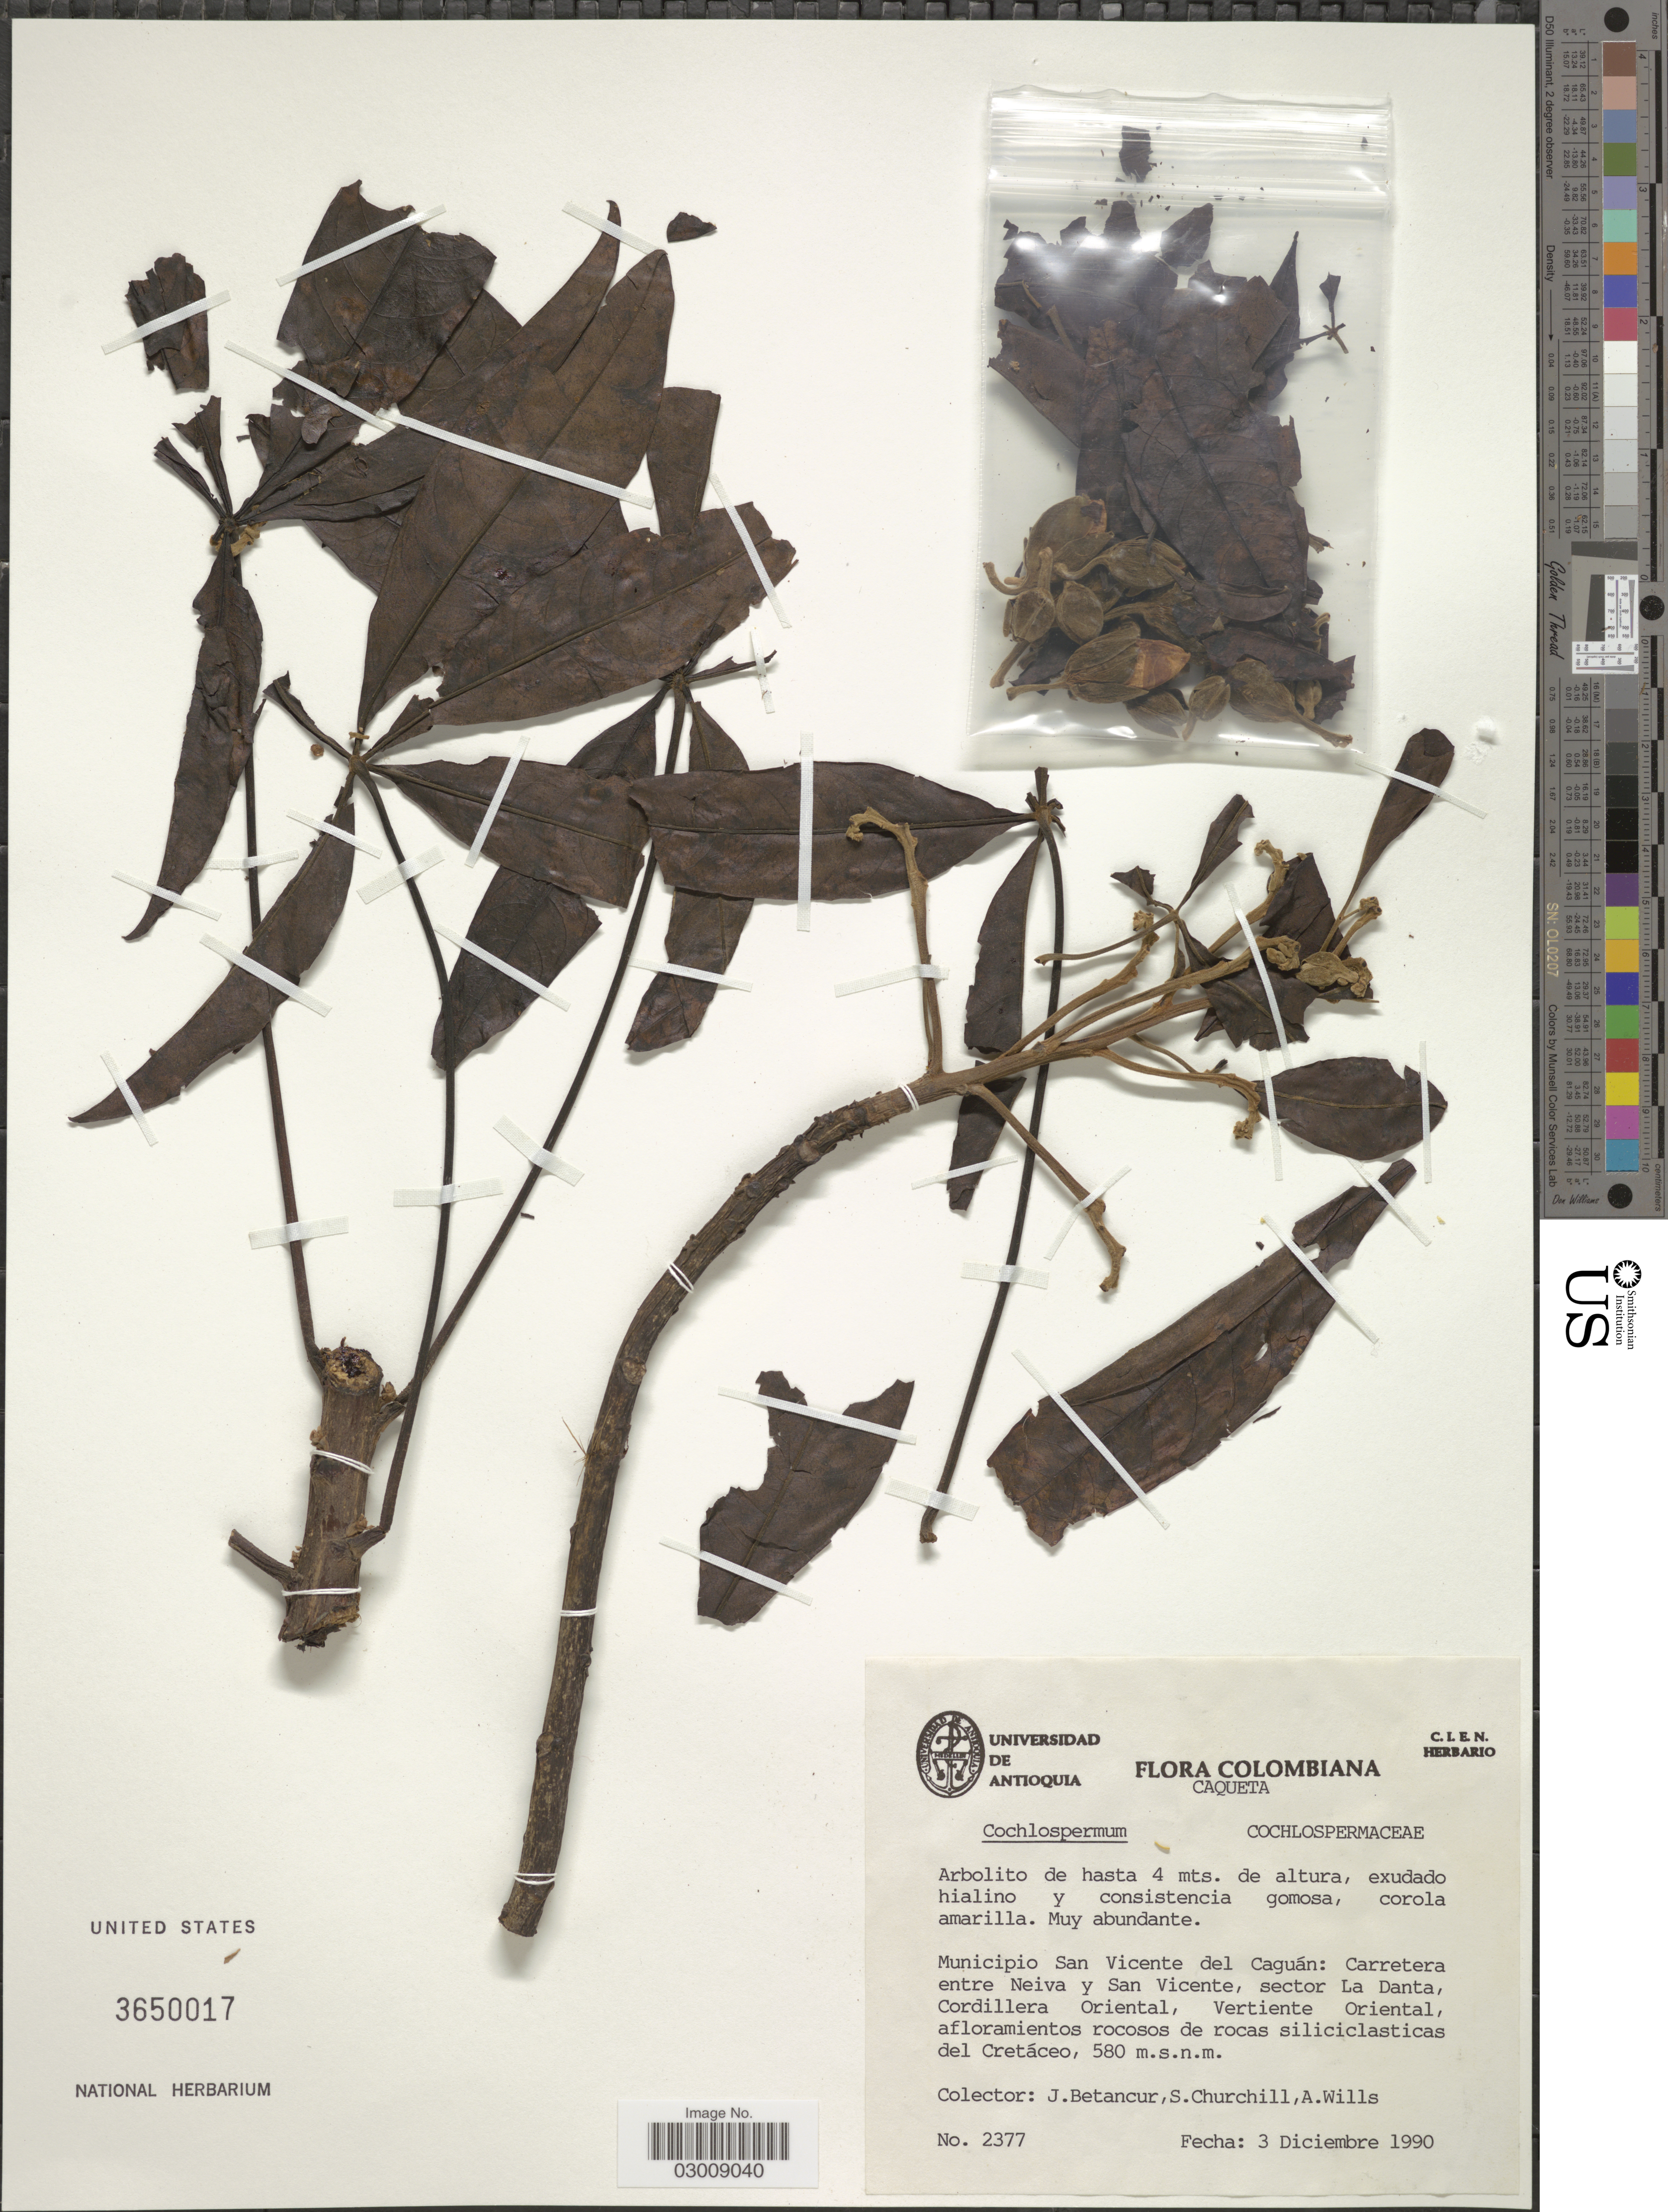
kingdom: Plantae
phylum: Tracheophyta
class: Magnoliopsida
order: Malvales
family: Cochlospermaceae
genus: Cochlospermum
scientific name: Cochlospermum sp.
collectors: J. Betancur, S. Churchill & A. Wills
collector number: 2377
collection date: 1990-12-03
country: Colombia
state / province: Caquetá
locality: Municipio San Vicente del Caguán: Carretera entre Neiva y San Vie, sector La Danta, Cordillera Oriental, Vertiente Oriental, afloramientos rocosos de rocas siliciclasticas del Cretáceo.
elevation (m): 580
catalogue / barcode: US 3650017